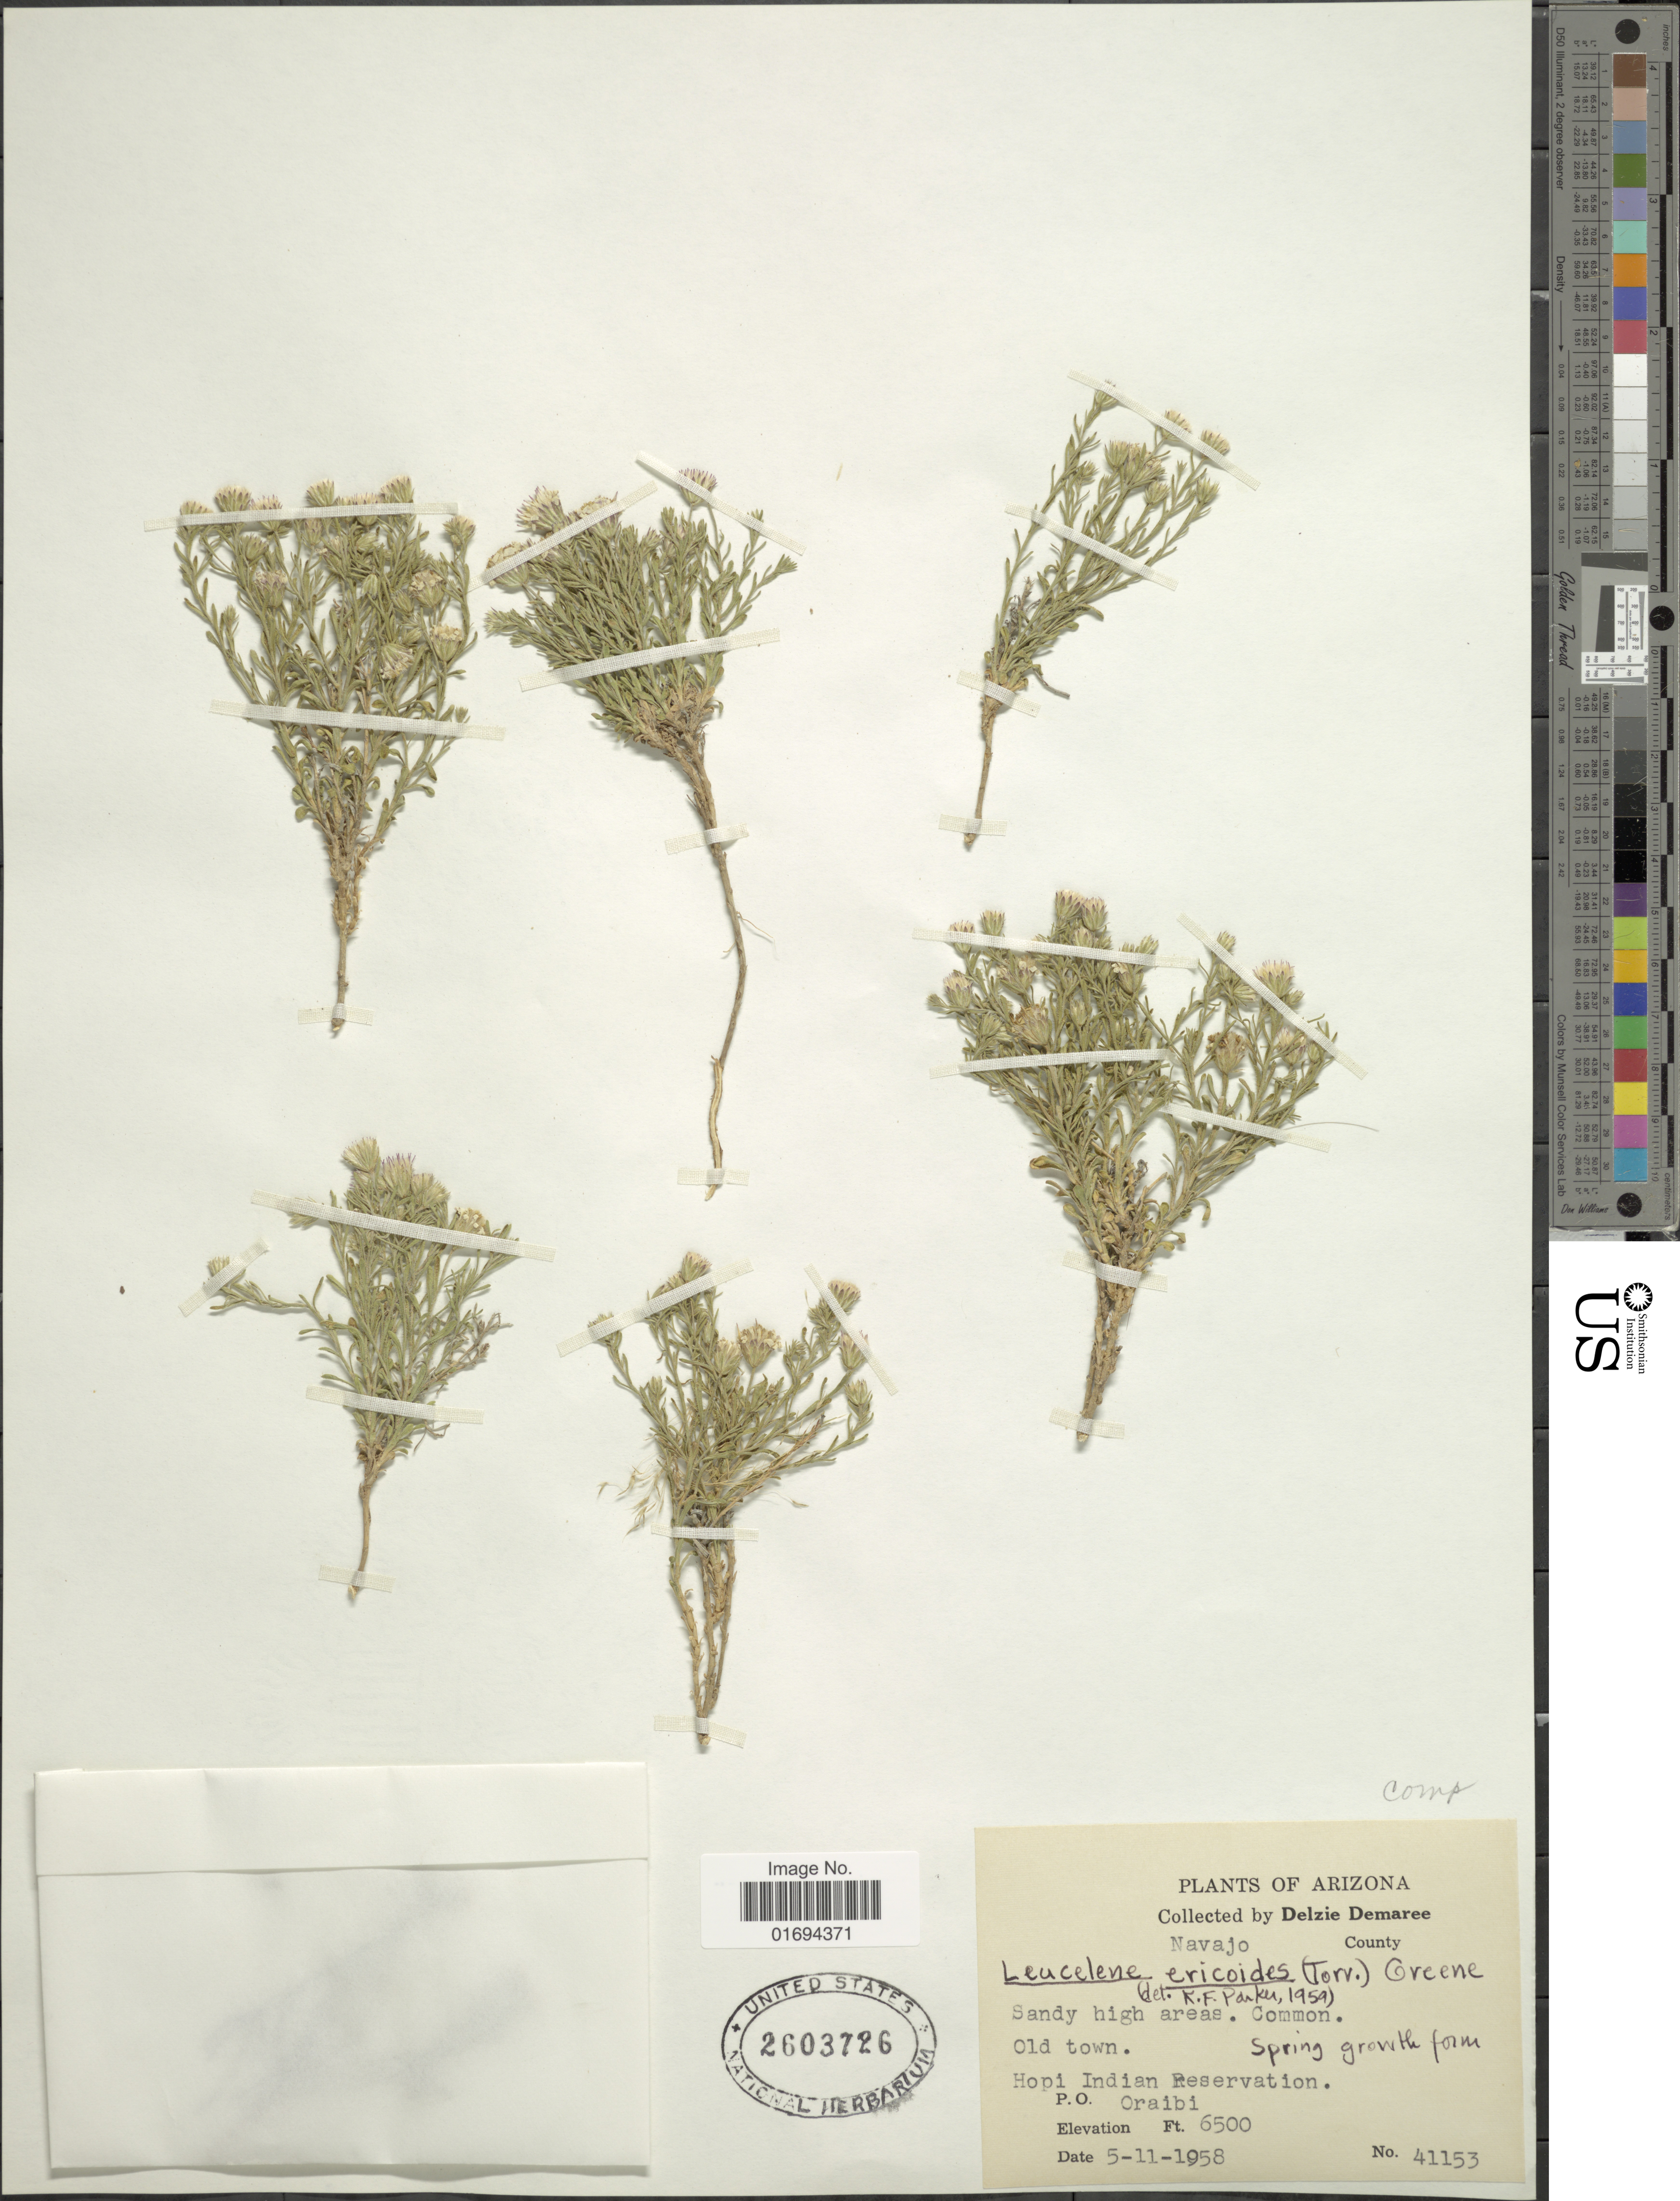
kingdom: Plantae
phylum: Tracheophyta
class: Magnoliopsida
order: Asterales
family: Asteraceae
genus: Chaetopappa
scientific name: Chaetopappa ericoides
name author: (Torr.) G.L. Nesom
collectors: D. Demaree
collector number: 41153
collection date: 1958-05-11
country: United States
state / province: Arizona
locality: Navajo County, Hopi Indian Reservation, P. O. Oraibi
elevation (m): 1981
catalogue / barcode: US 2603726